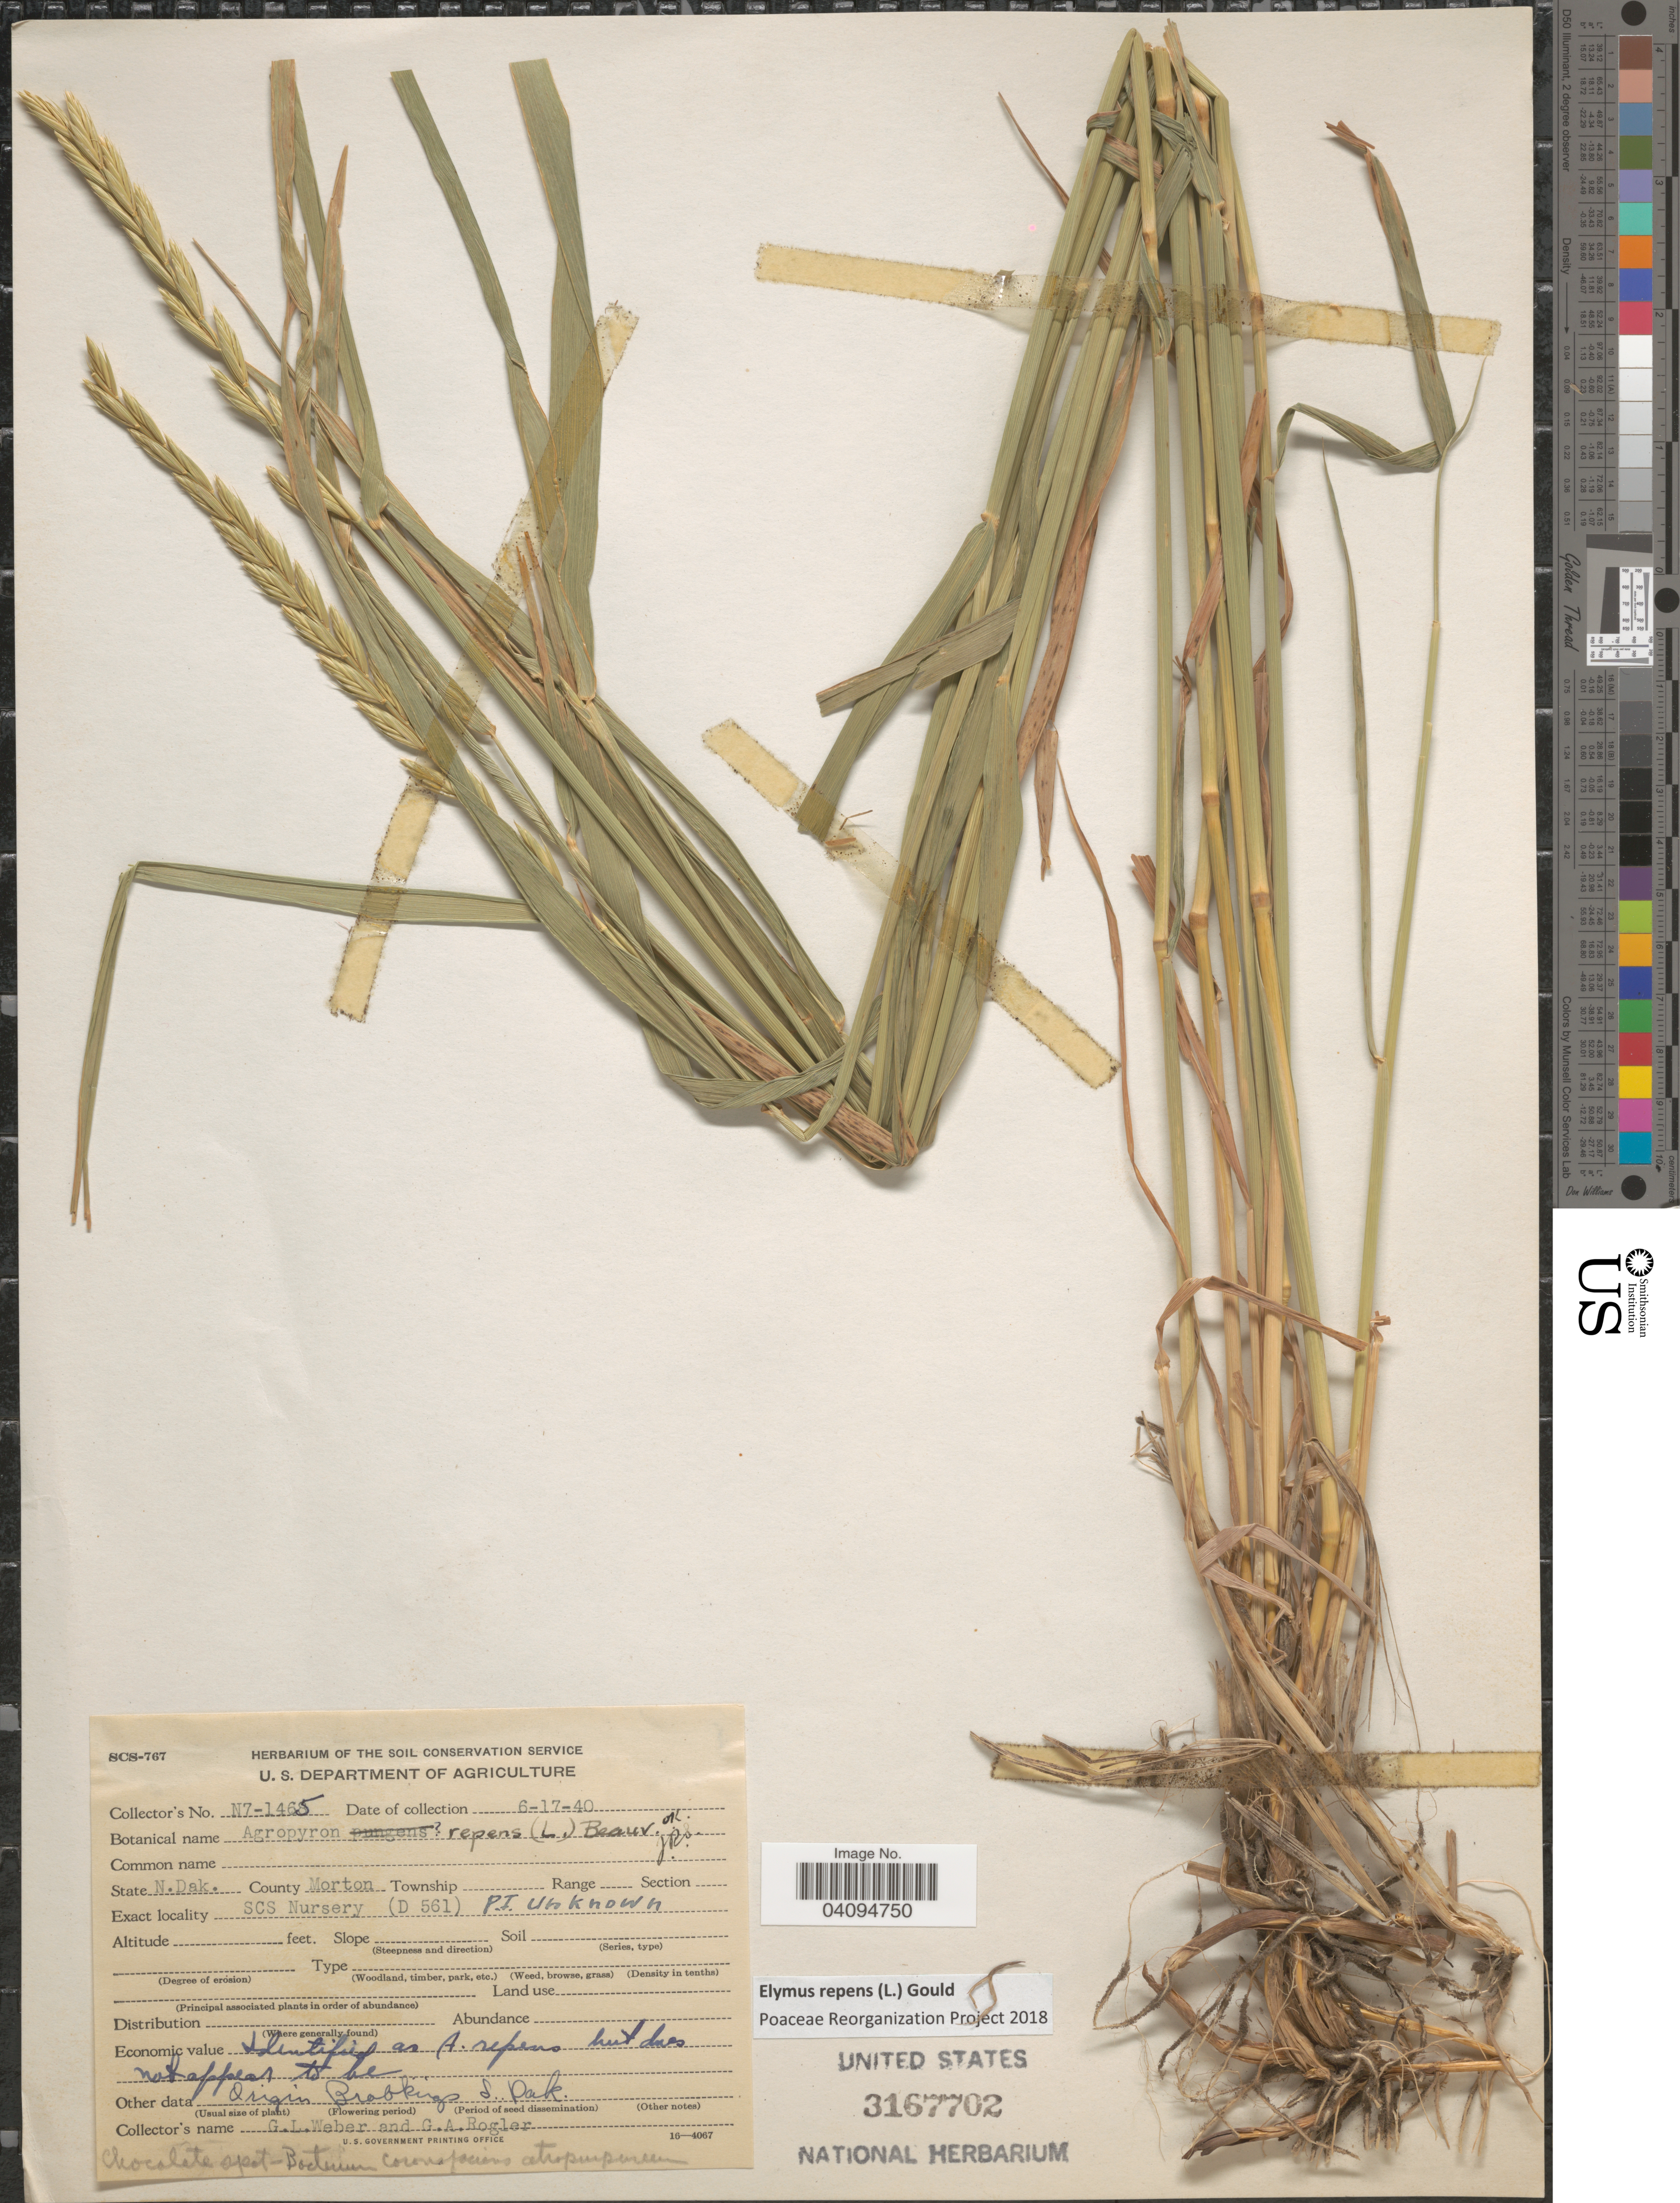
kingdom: Plantae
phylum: Tracheophyta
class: Liliopsida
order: Poales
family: Poaceae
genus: Elymus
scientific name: Elymus repens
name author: (L.) Gould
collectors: G. Weber & G. Rogler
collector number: N7-1465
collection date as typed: Transcribed d/m/y: 17/6/40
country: United States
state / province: North Dakota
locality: County Morton. SCS Nursery (D 561). P.I. Unknown.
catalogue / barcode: US 3167702